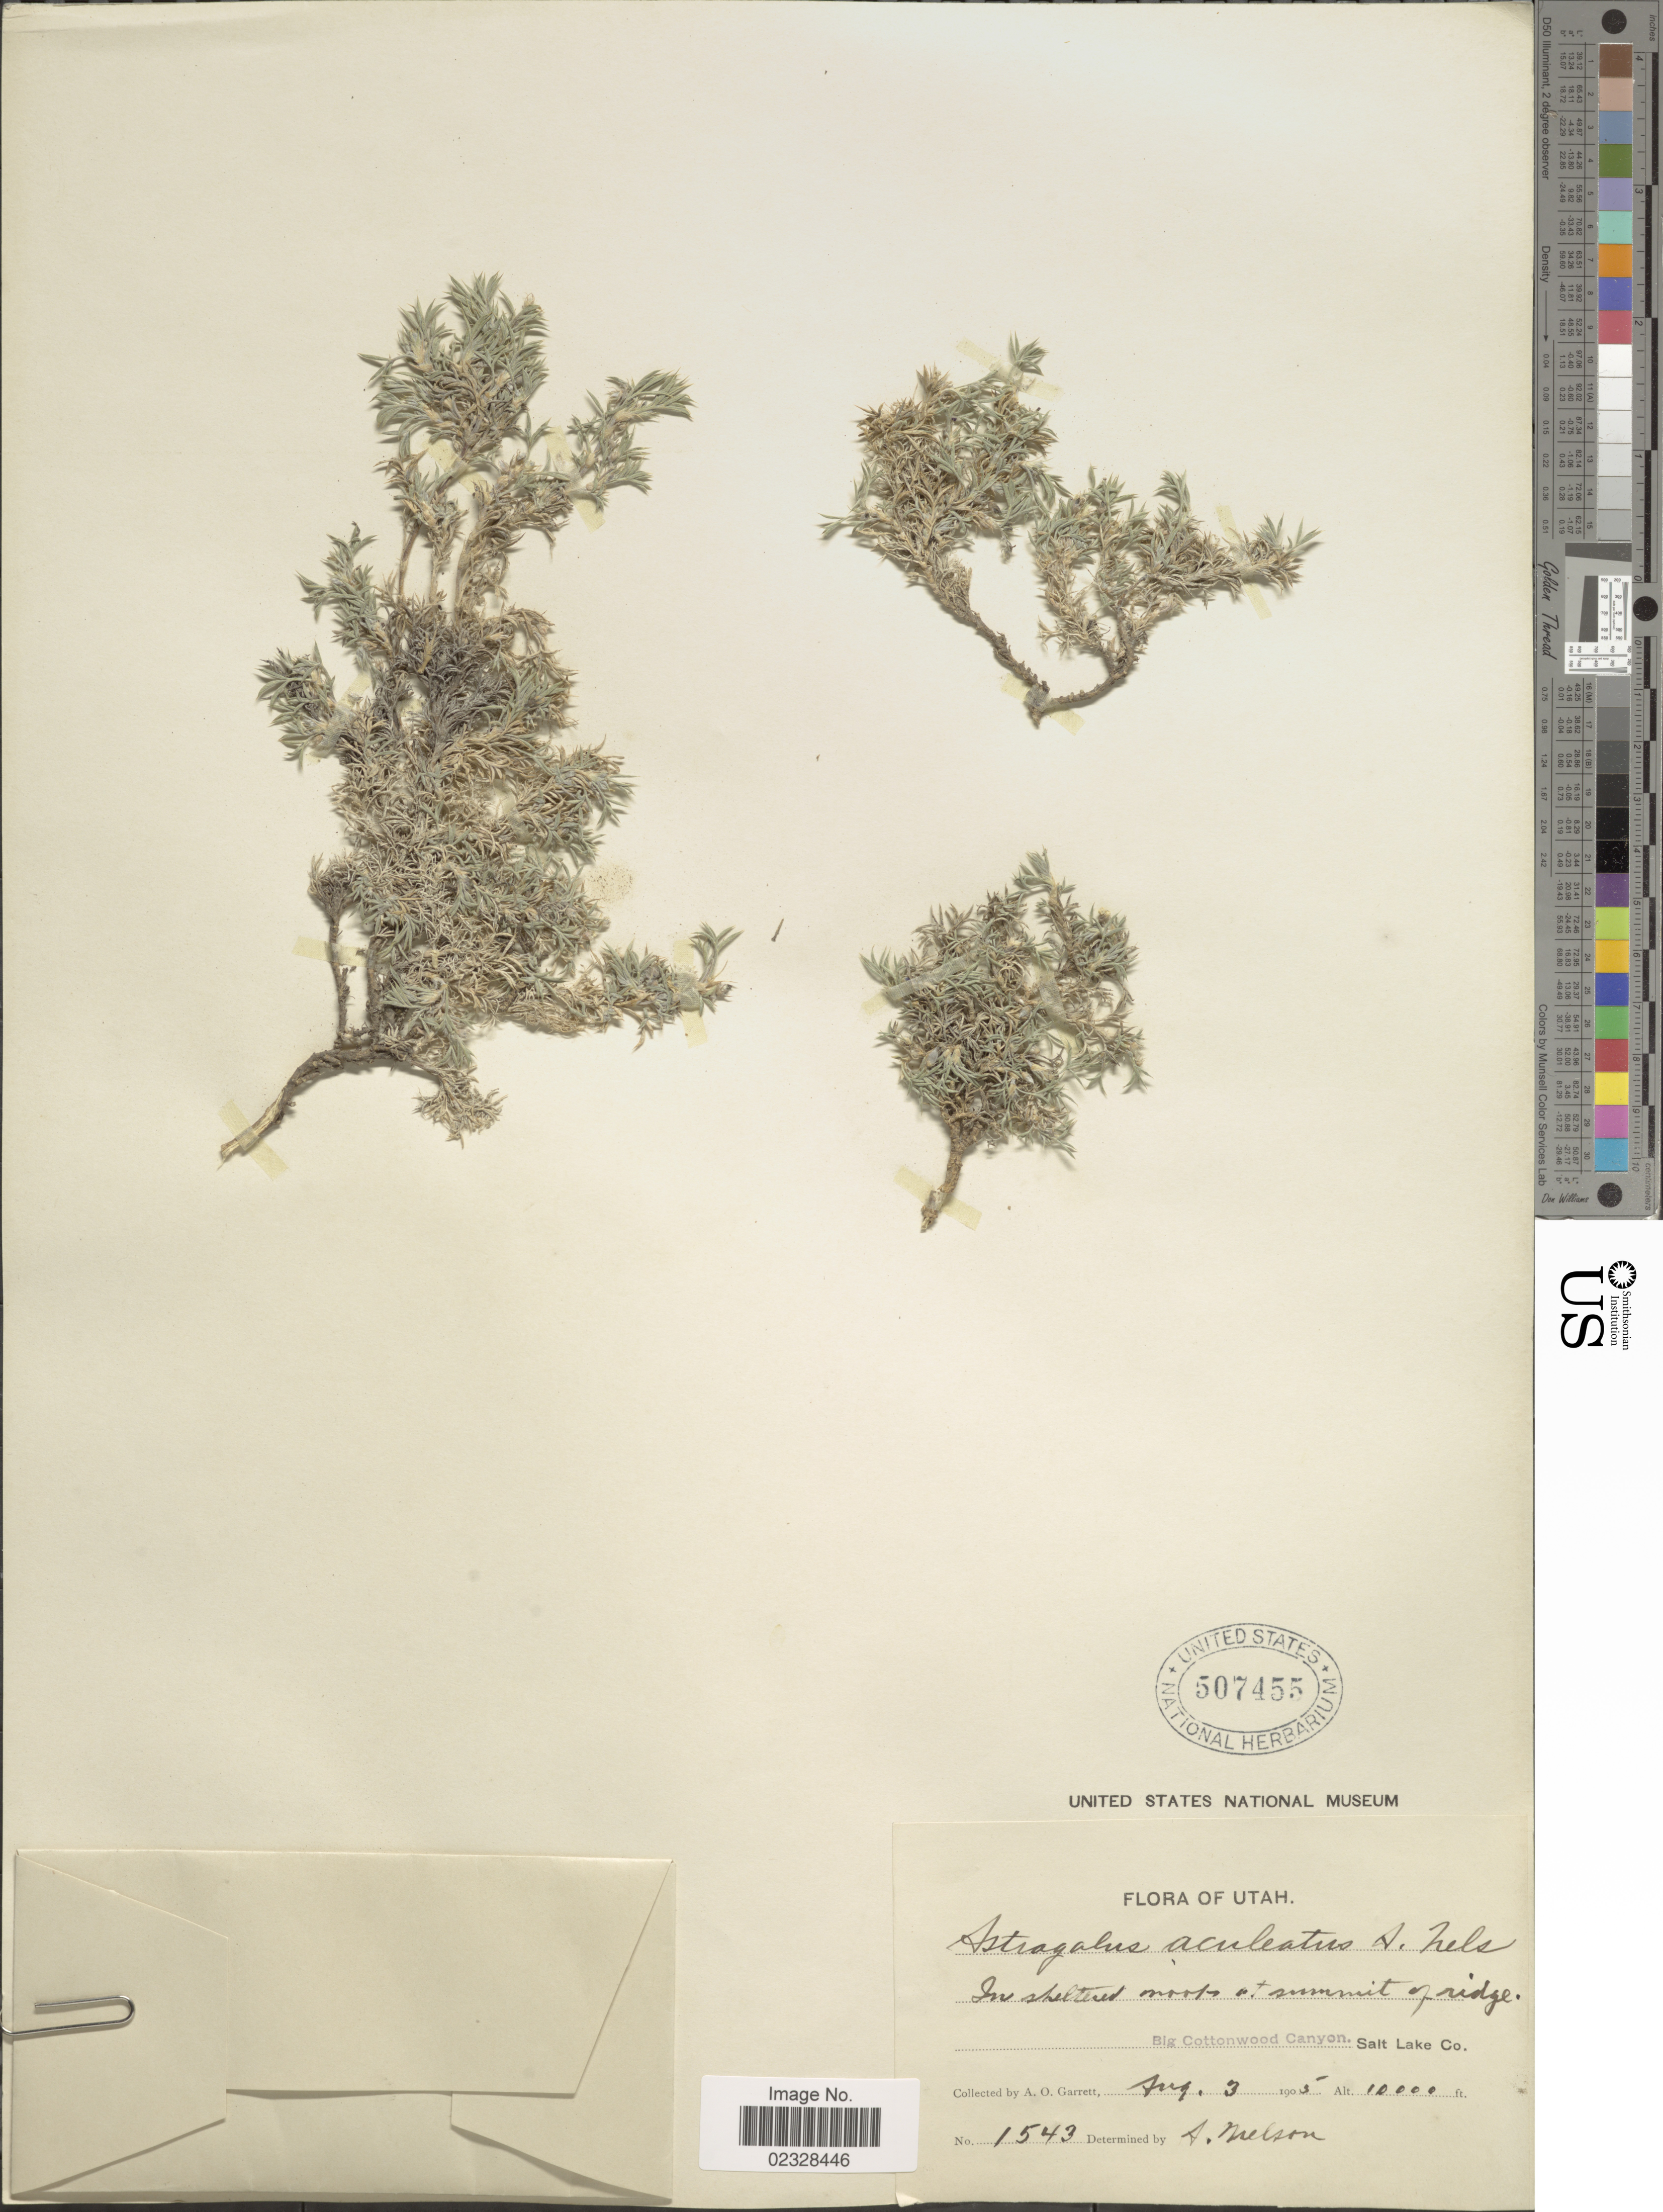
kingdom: Plantae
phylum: Tracheophyta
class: Magnoliopsida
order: Fabales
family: Fabaceae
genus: Astragalus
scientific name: Astragalus aculeatus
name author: A. Nelson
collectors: A. O. Garrett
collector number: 1543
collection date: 1905-08-03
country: United States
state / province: Utah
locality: At summit of ridge, Big Cottonwood Canyon, Salt Lake Co.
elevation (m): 3048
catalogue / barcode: US 507455